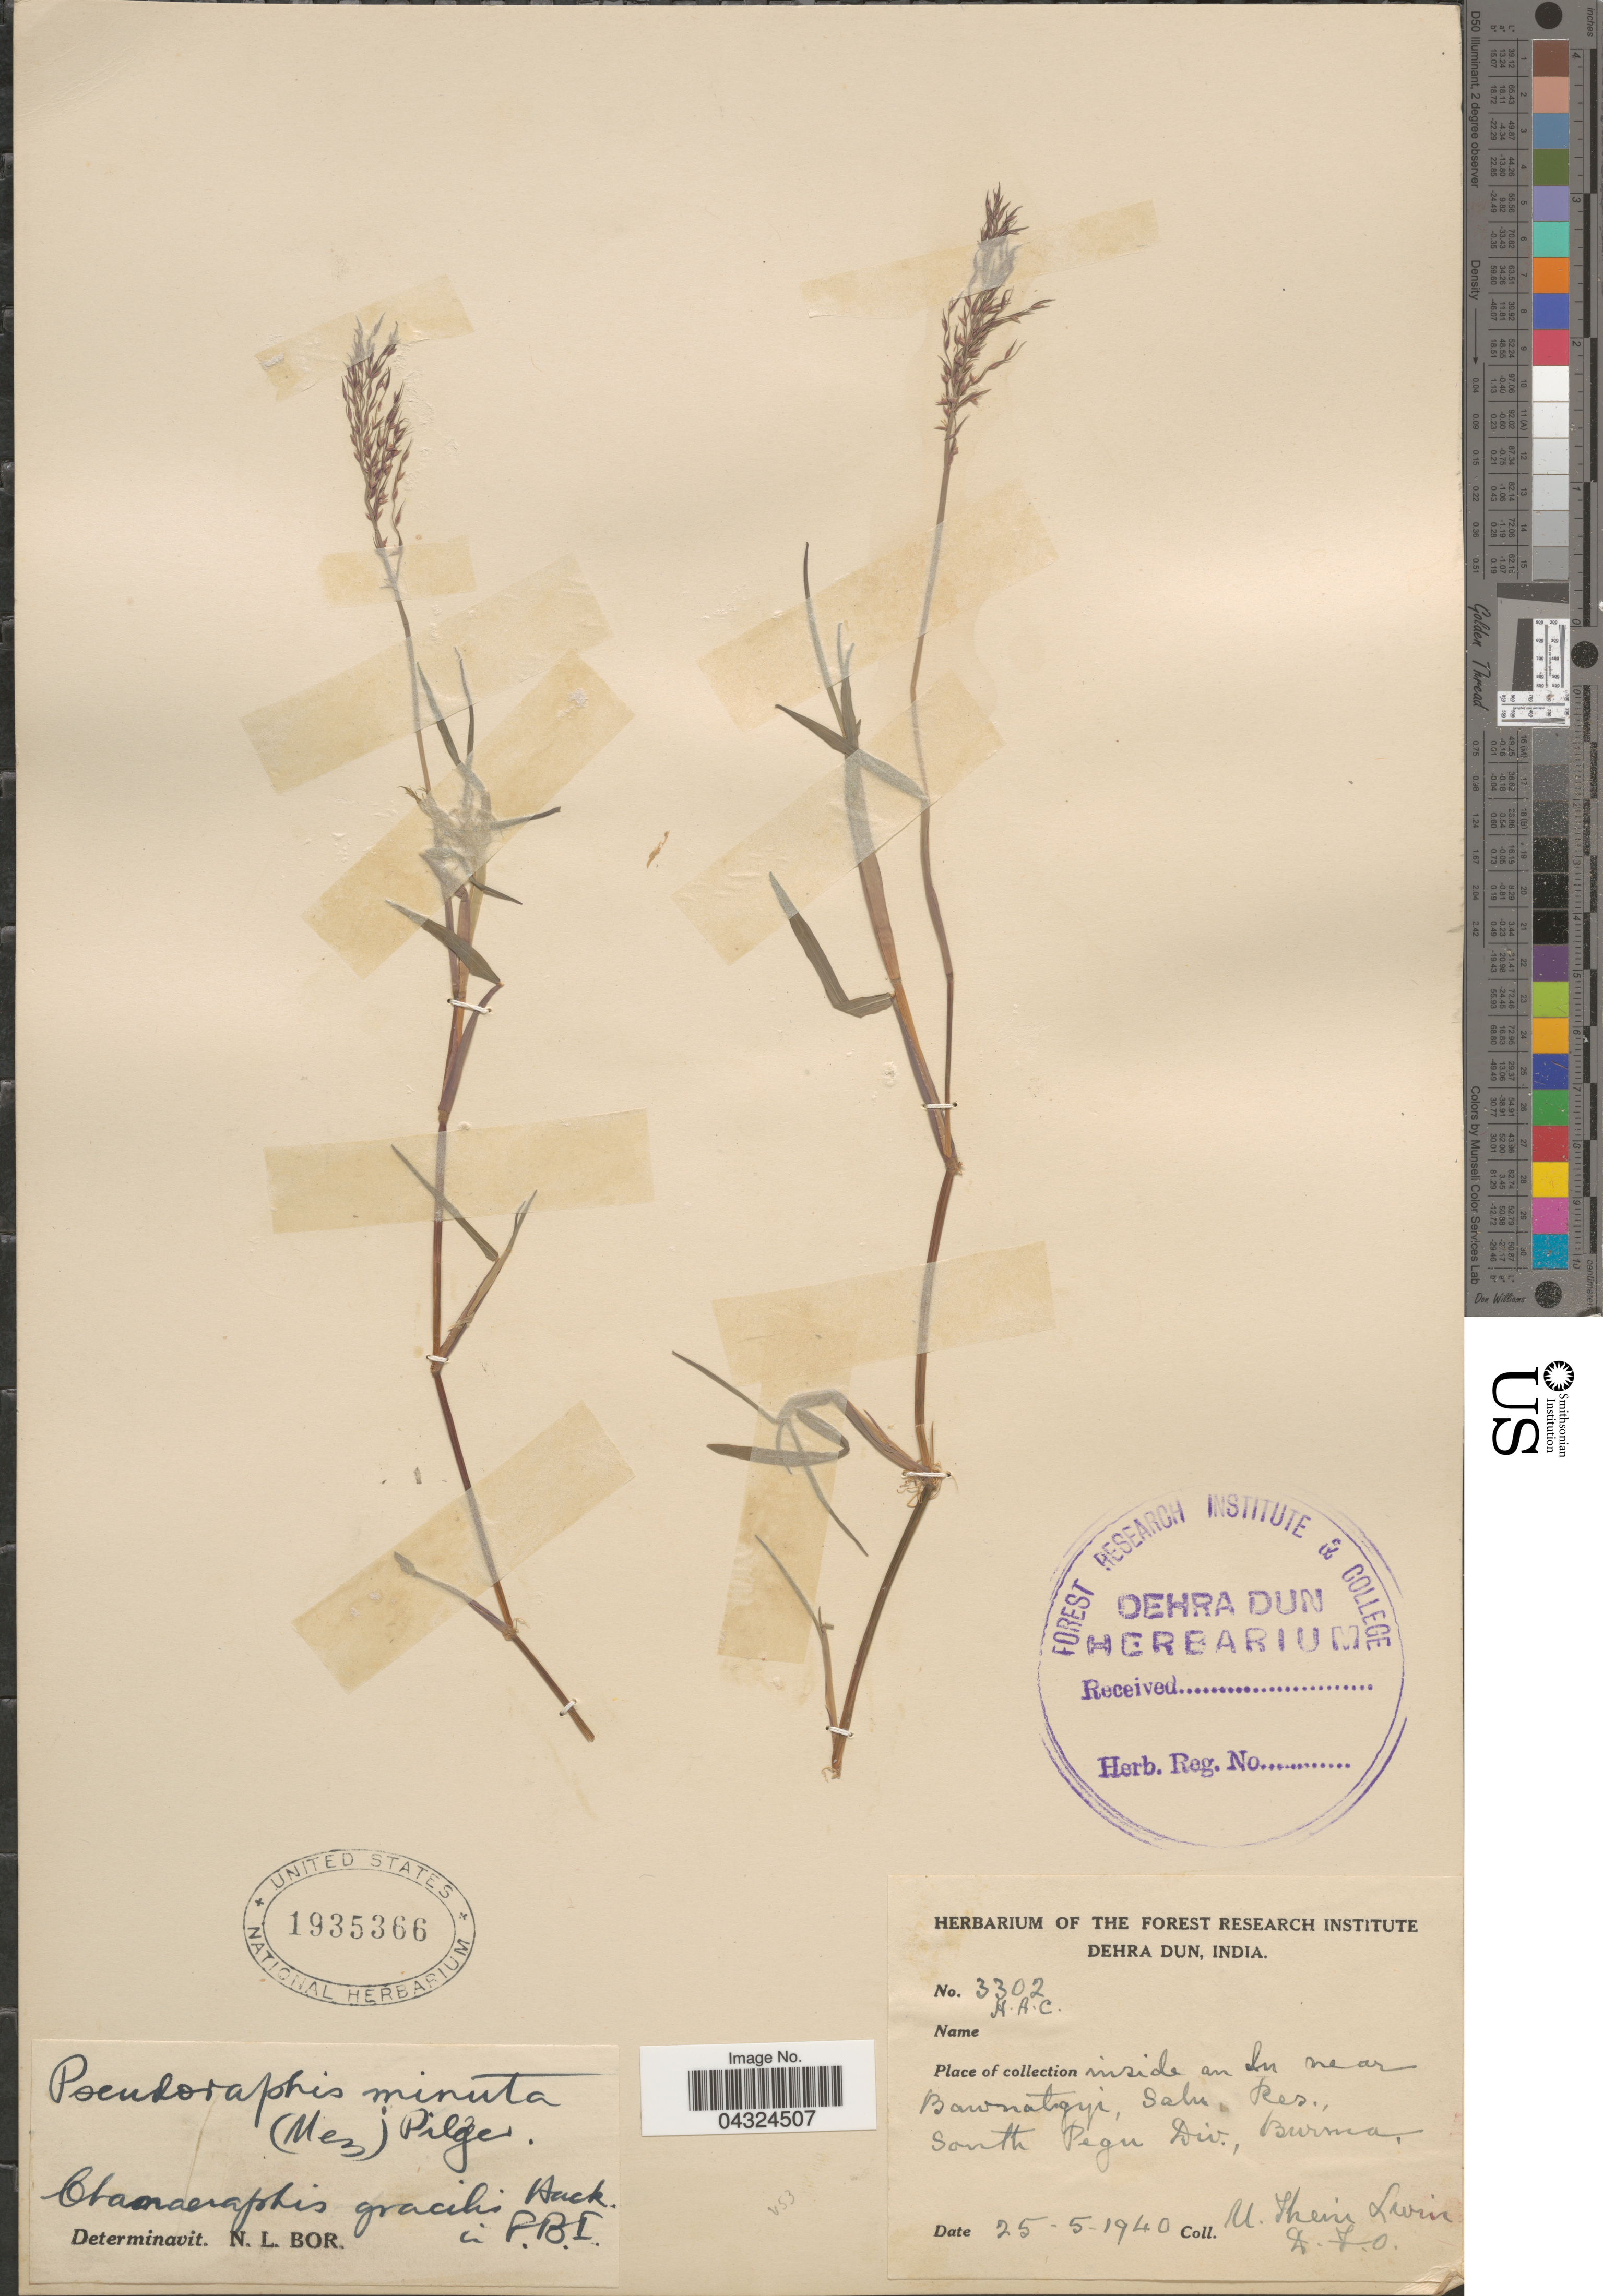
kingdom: Plantae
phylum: Tracheophyta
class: Liliopsida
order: Poales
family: Poaceae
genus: Pseudoraphis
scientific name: Pseudoraphis minuta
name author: (Mez) Pilg.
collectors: U. Levin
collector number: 3302HAC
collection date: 1940-05-25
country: Myanmar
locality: Inside an In near Bawnatgyi, Salu Res., South Pegu Div., Burma.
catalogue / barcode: US 1935366